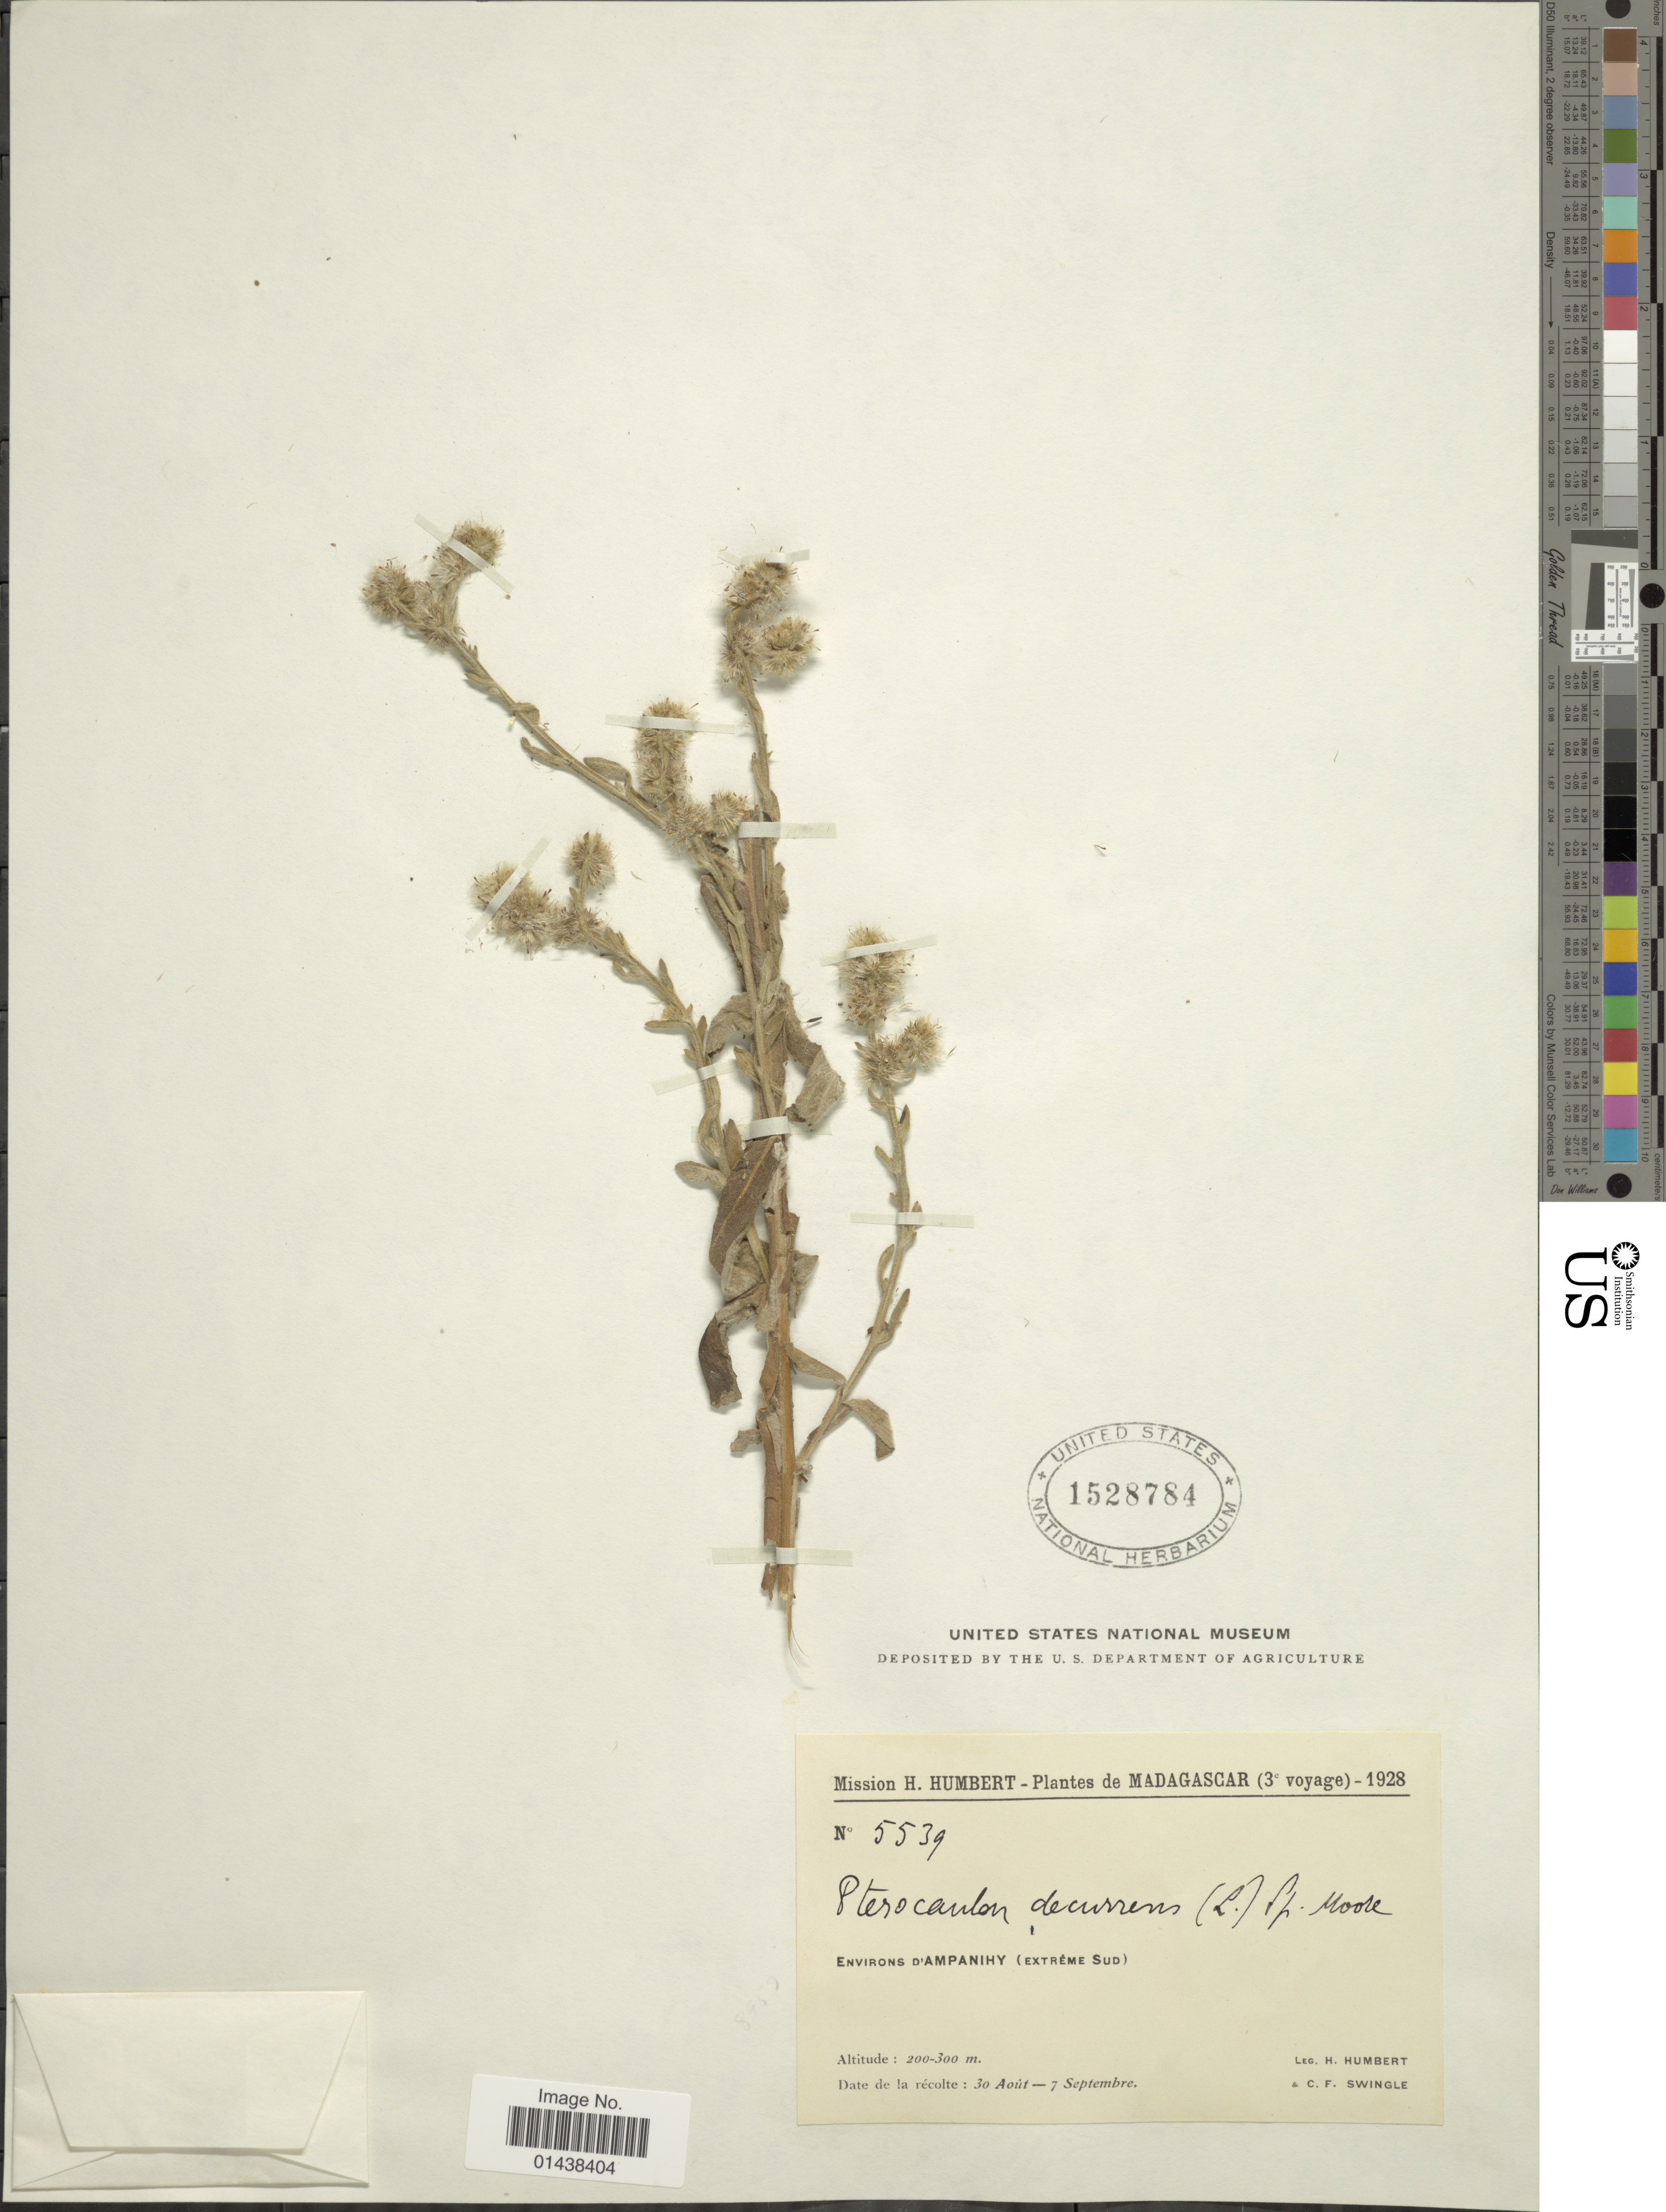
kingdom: Plantae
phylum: Tracheophyta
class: Magnoliopsida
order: Asterales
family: Asteraceae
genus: Pterocaulon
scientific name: Pterocaulon decurrens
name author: (L.) S. Moore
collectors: H. Humbert & C. Swingle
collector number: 5539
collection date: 1928-08-30/1928-09-07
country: Madagascar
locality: Environs d'Ampanihy (extreme Sud) [unsure placement]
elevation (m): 200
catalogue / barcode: US 1528784